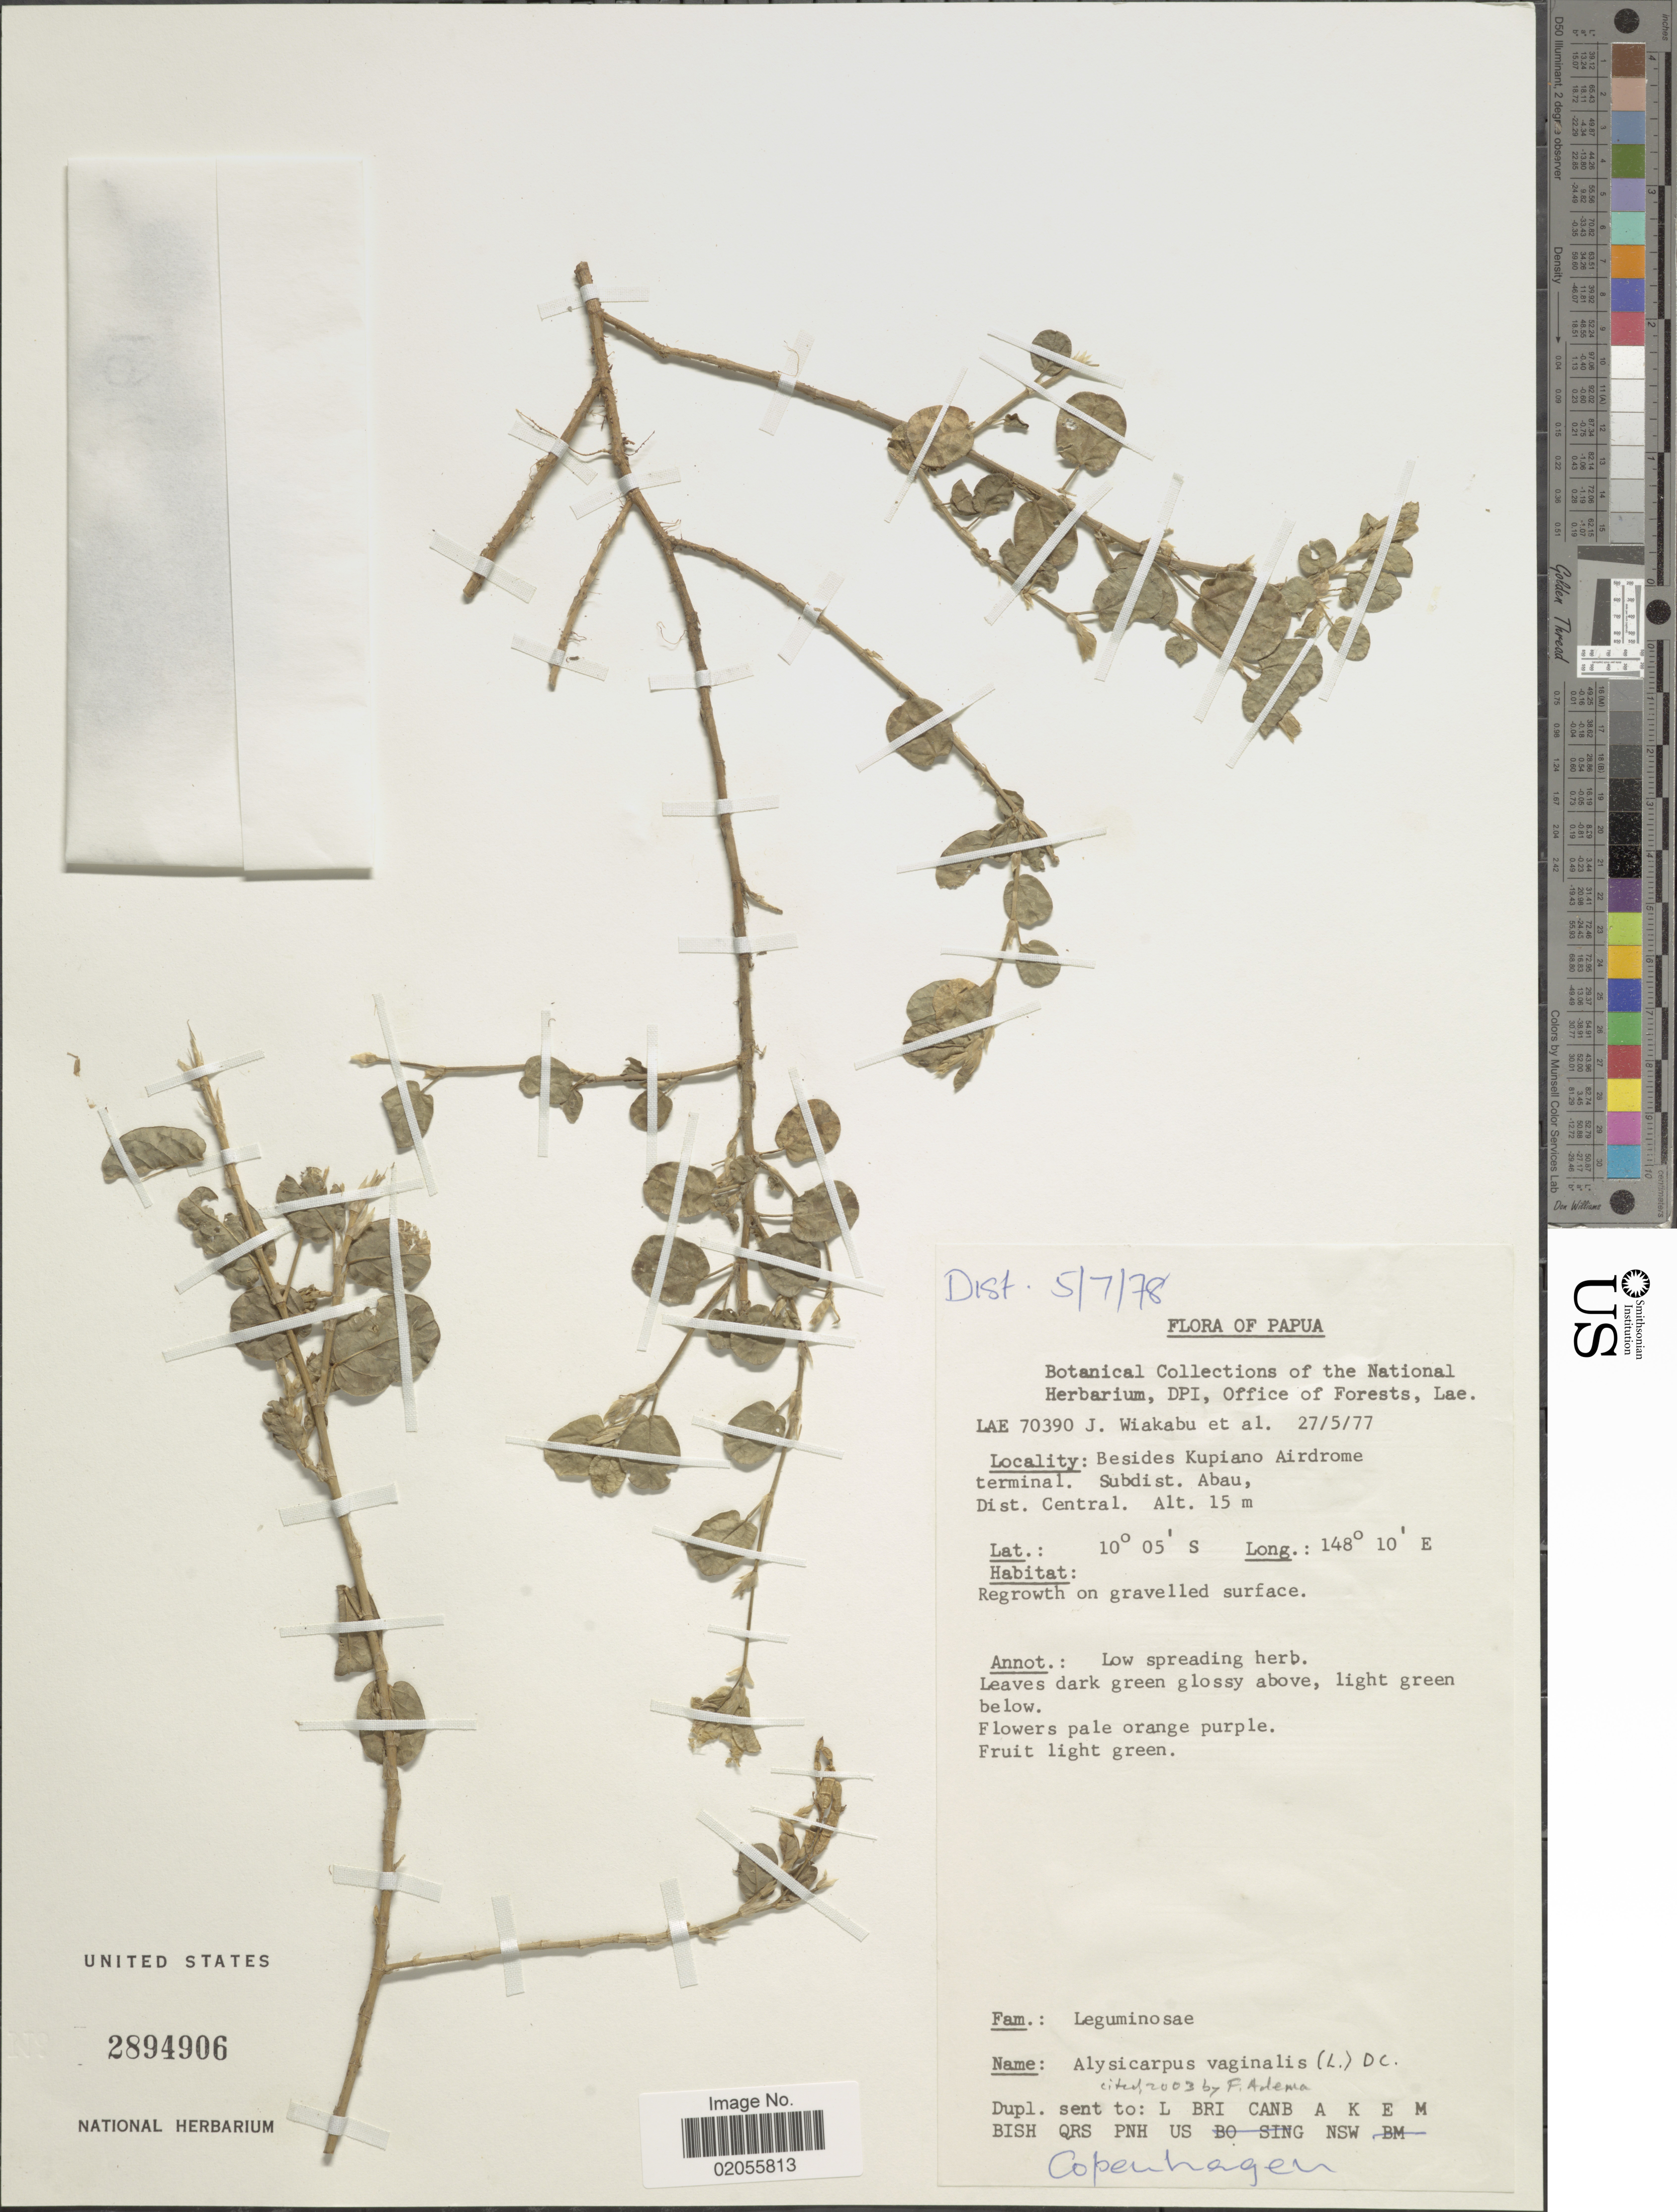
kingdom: Plantae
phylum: Tracheophyta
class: Magnoliopsida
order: Fabales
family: Fabaceae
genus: Alysicarpus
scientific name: Alysicarpus vaginalis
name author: (L.) DC.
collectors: J. Wiakabu & et al.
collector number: LAE 70390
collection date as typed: Transcribed d/m/y: 27/5/77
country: Papua New Guinea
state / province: Central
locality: Besides Kupiano Airdrome terminal. Subdist. Abau.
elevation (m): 15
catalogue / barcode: US 2894906